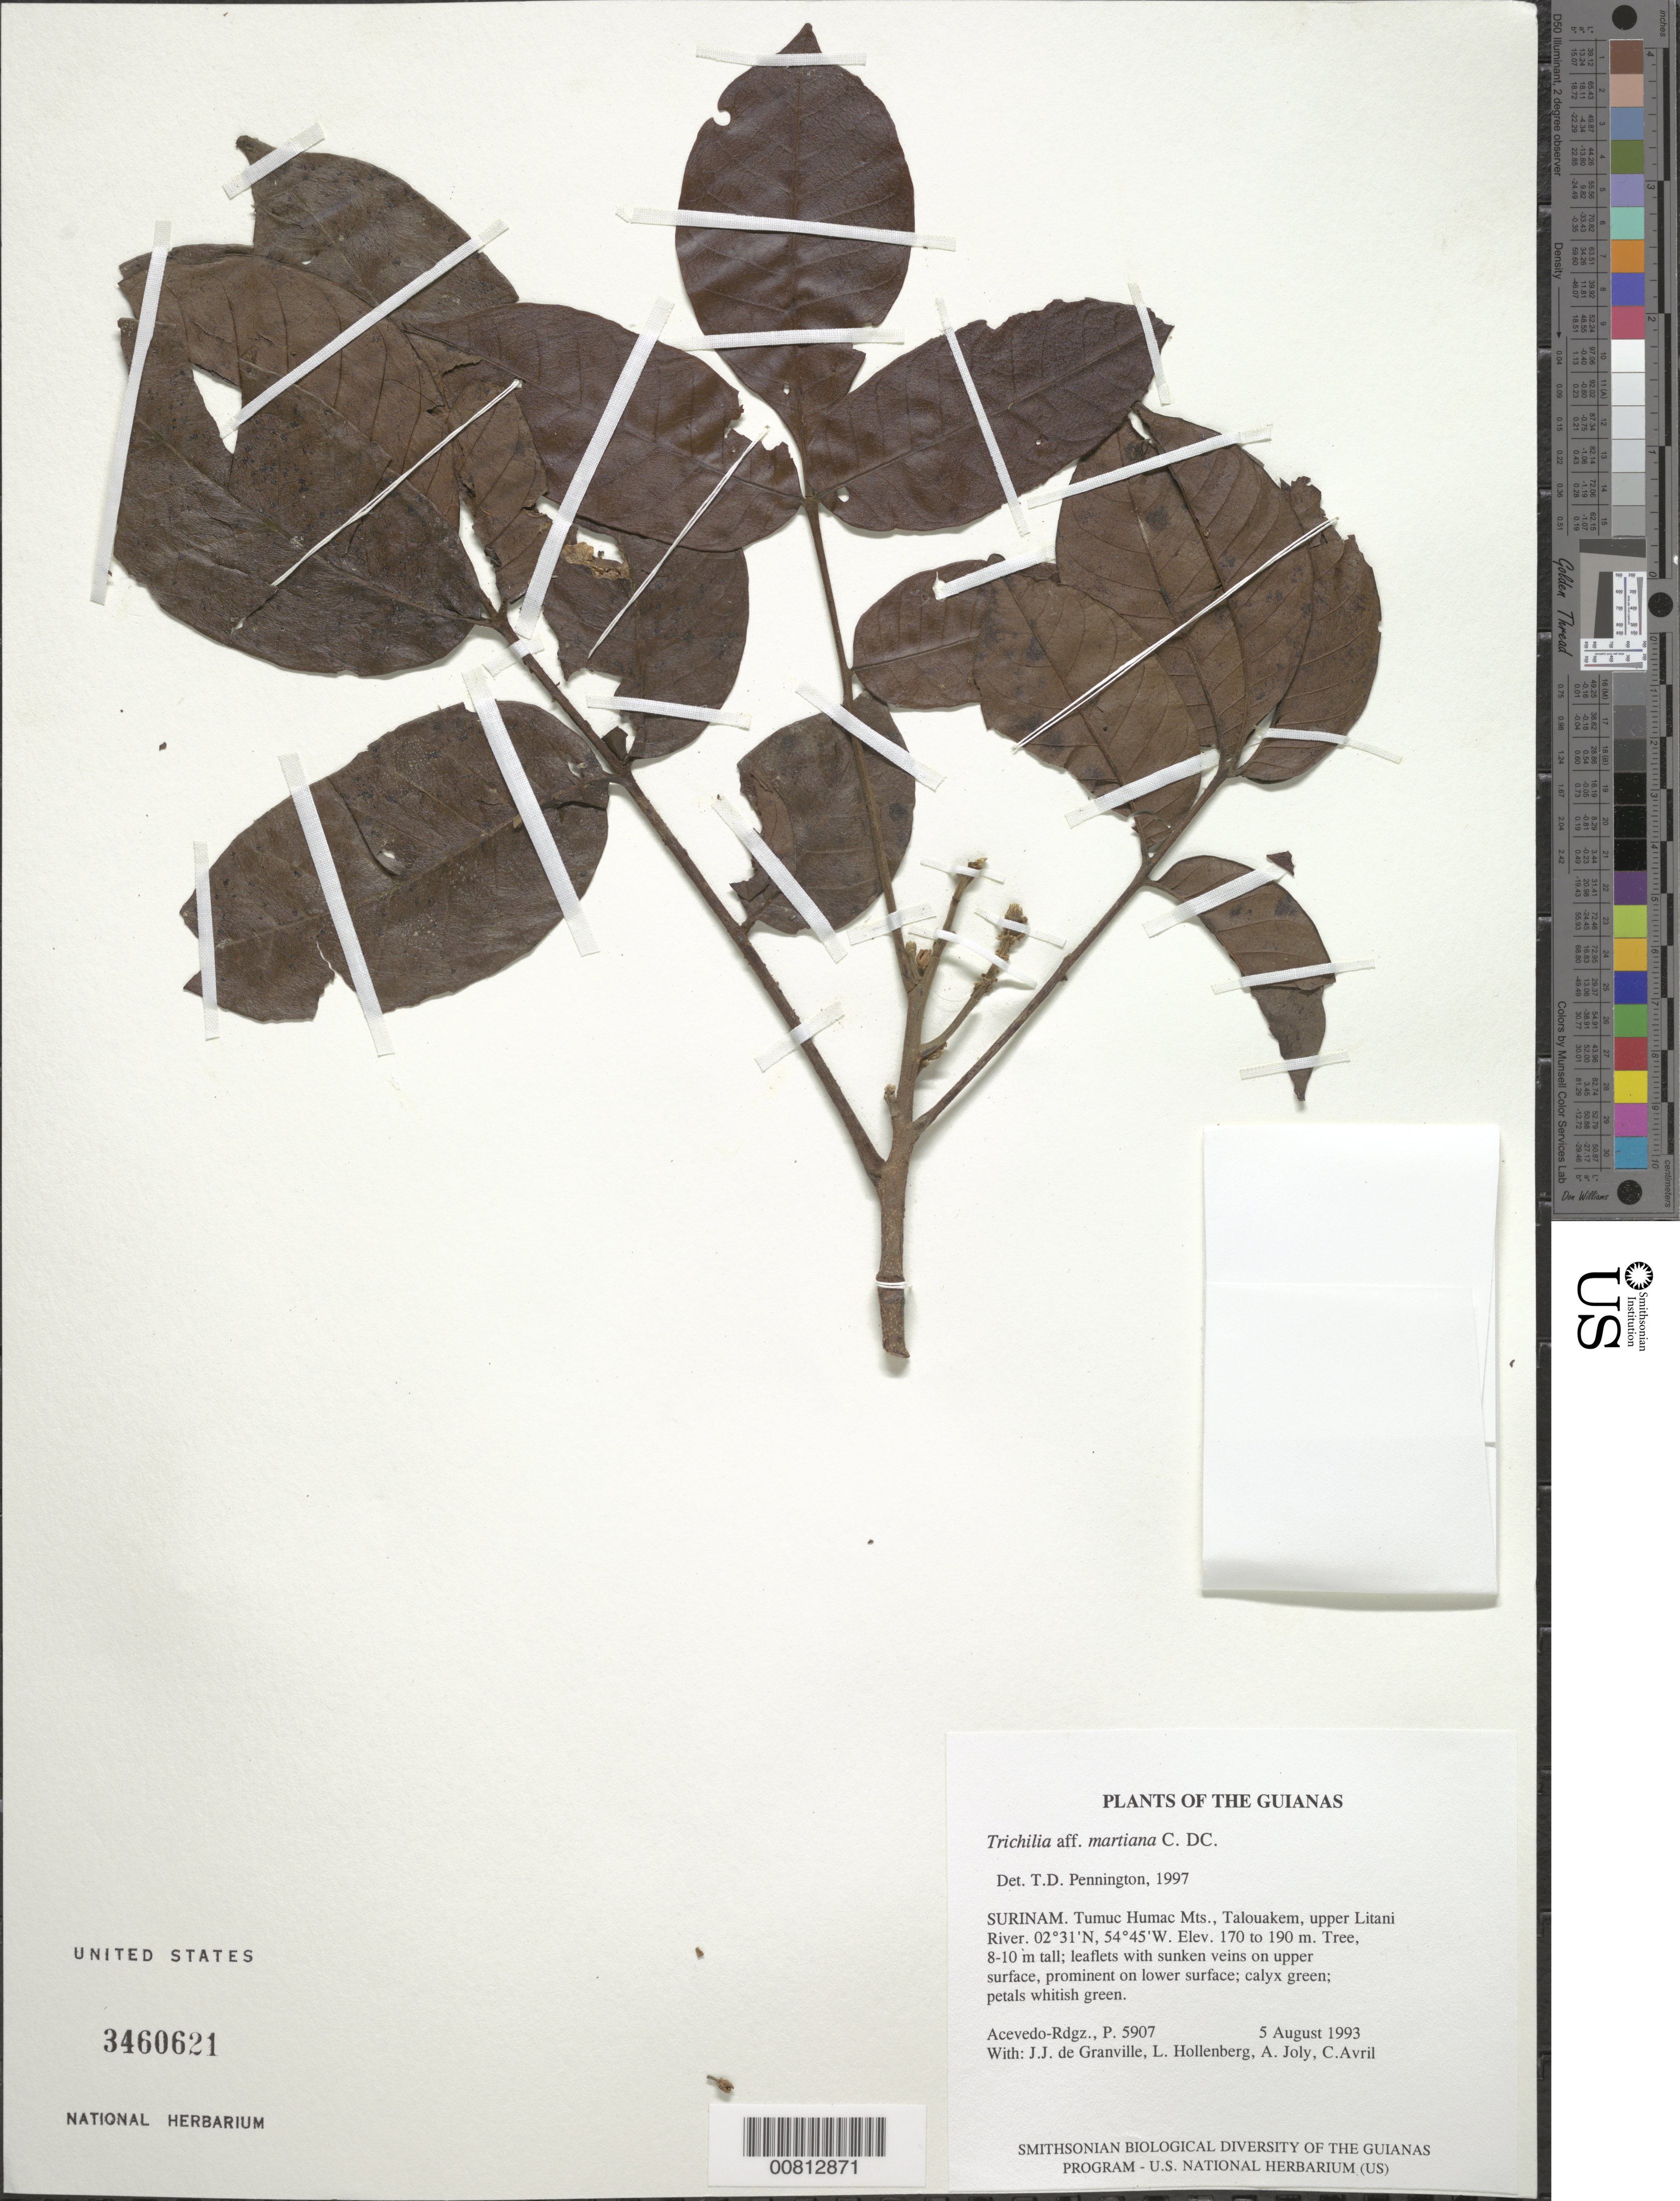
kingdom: Plantae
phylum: Tracheophyta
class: Magnoliopsida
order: Sapindales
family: Meliaceae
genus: Trichilia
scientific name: Trichilia martiana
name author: C. DC.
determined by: Pennington, T. D., (K)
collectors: P. Acevedo-Rodr., C. Boyer, J.-J. de Granville, A. Joly & L. Hollenberg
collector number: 5907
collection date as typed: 05 Aug 1993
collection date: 1993-08-05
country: Suriname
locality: Tumuc Humac Mts., Talouakem, upper Litani River.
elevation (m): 170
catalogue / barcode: US 3460621